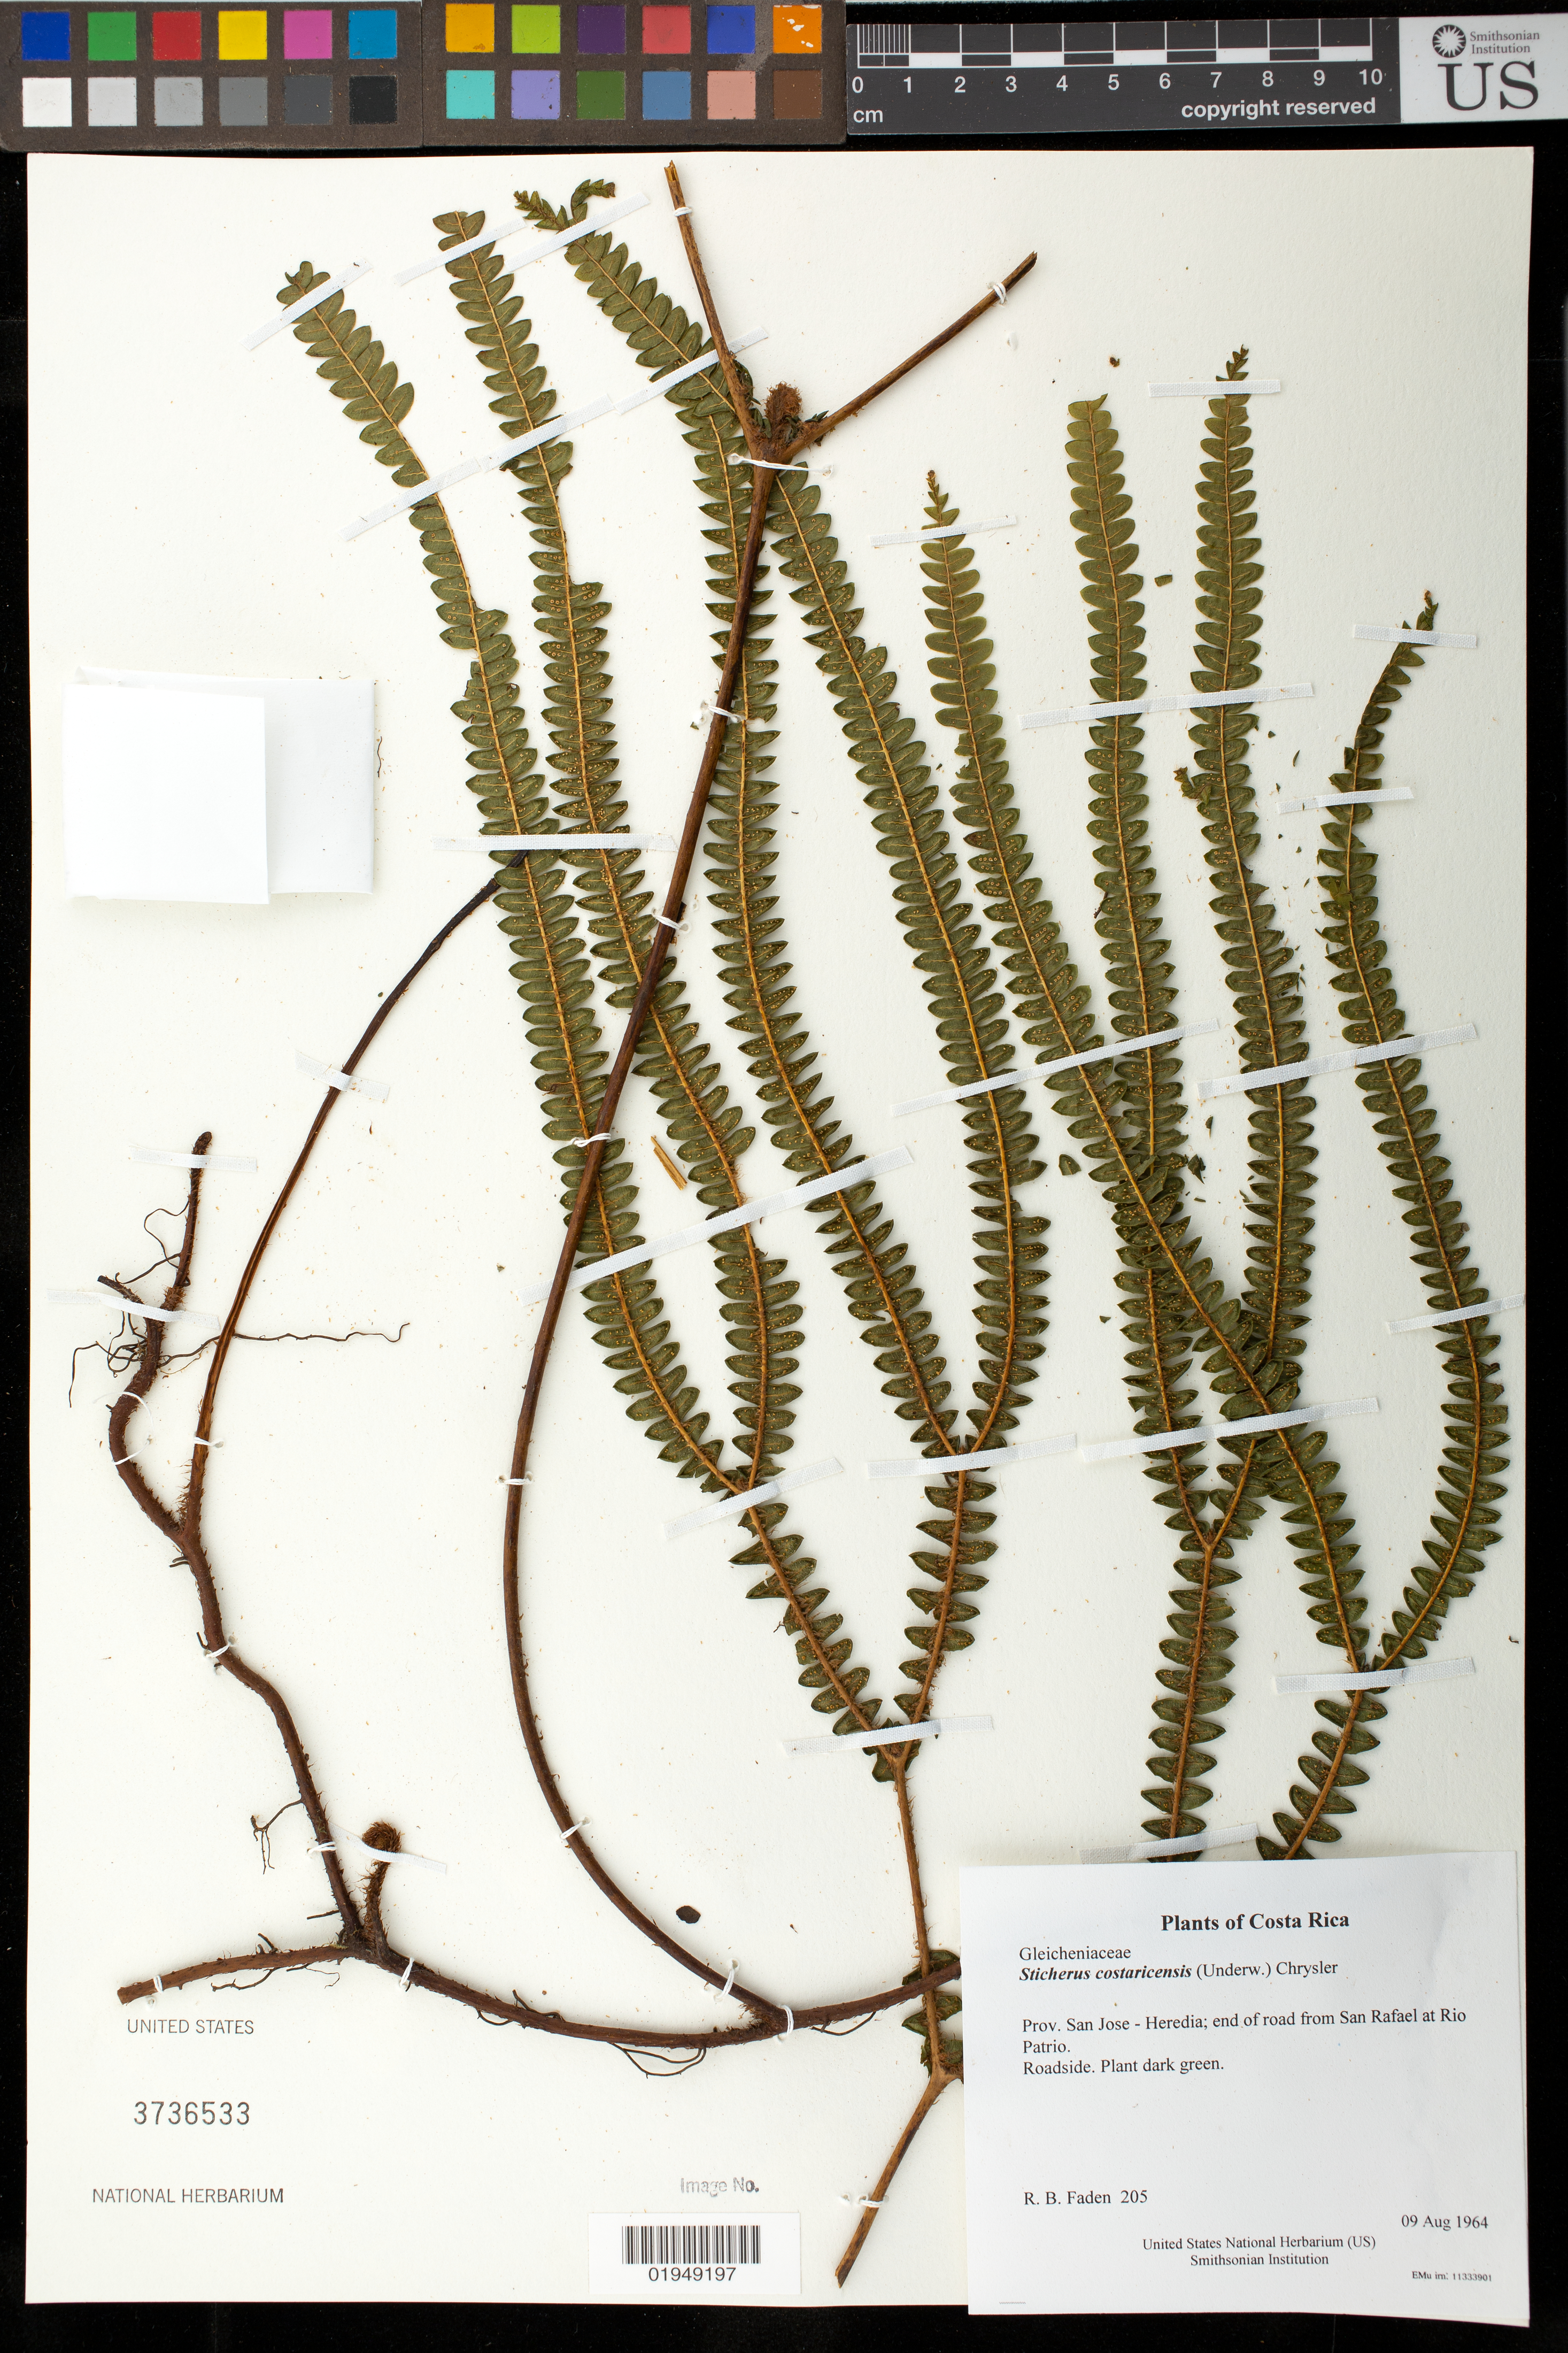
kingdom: Plantae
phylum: Tracheophyta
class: Polypodiopsida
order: Gleicheniales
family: Gleicheniaceae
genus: Sticherus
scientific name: Sticherus costaricensis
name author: (Underw.) Chrysler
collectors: R. B. Faden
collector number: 205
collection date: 1964-08-09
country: Costa Rica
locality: Prov. San Jose - Heredia; end of road from San Rafael at Rio Patrio.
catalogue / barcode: US 3736533